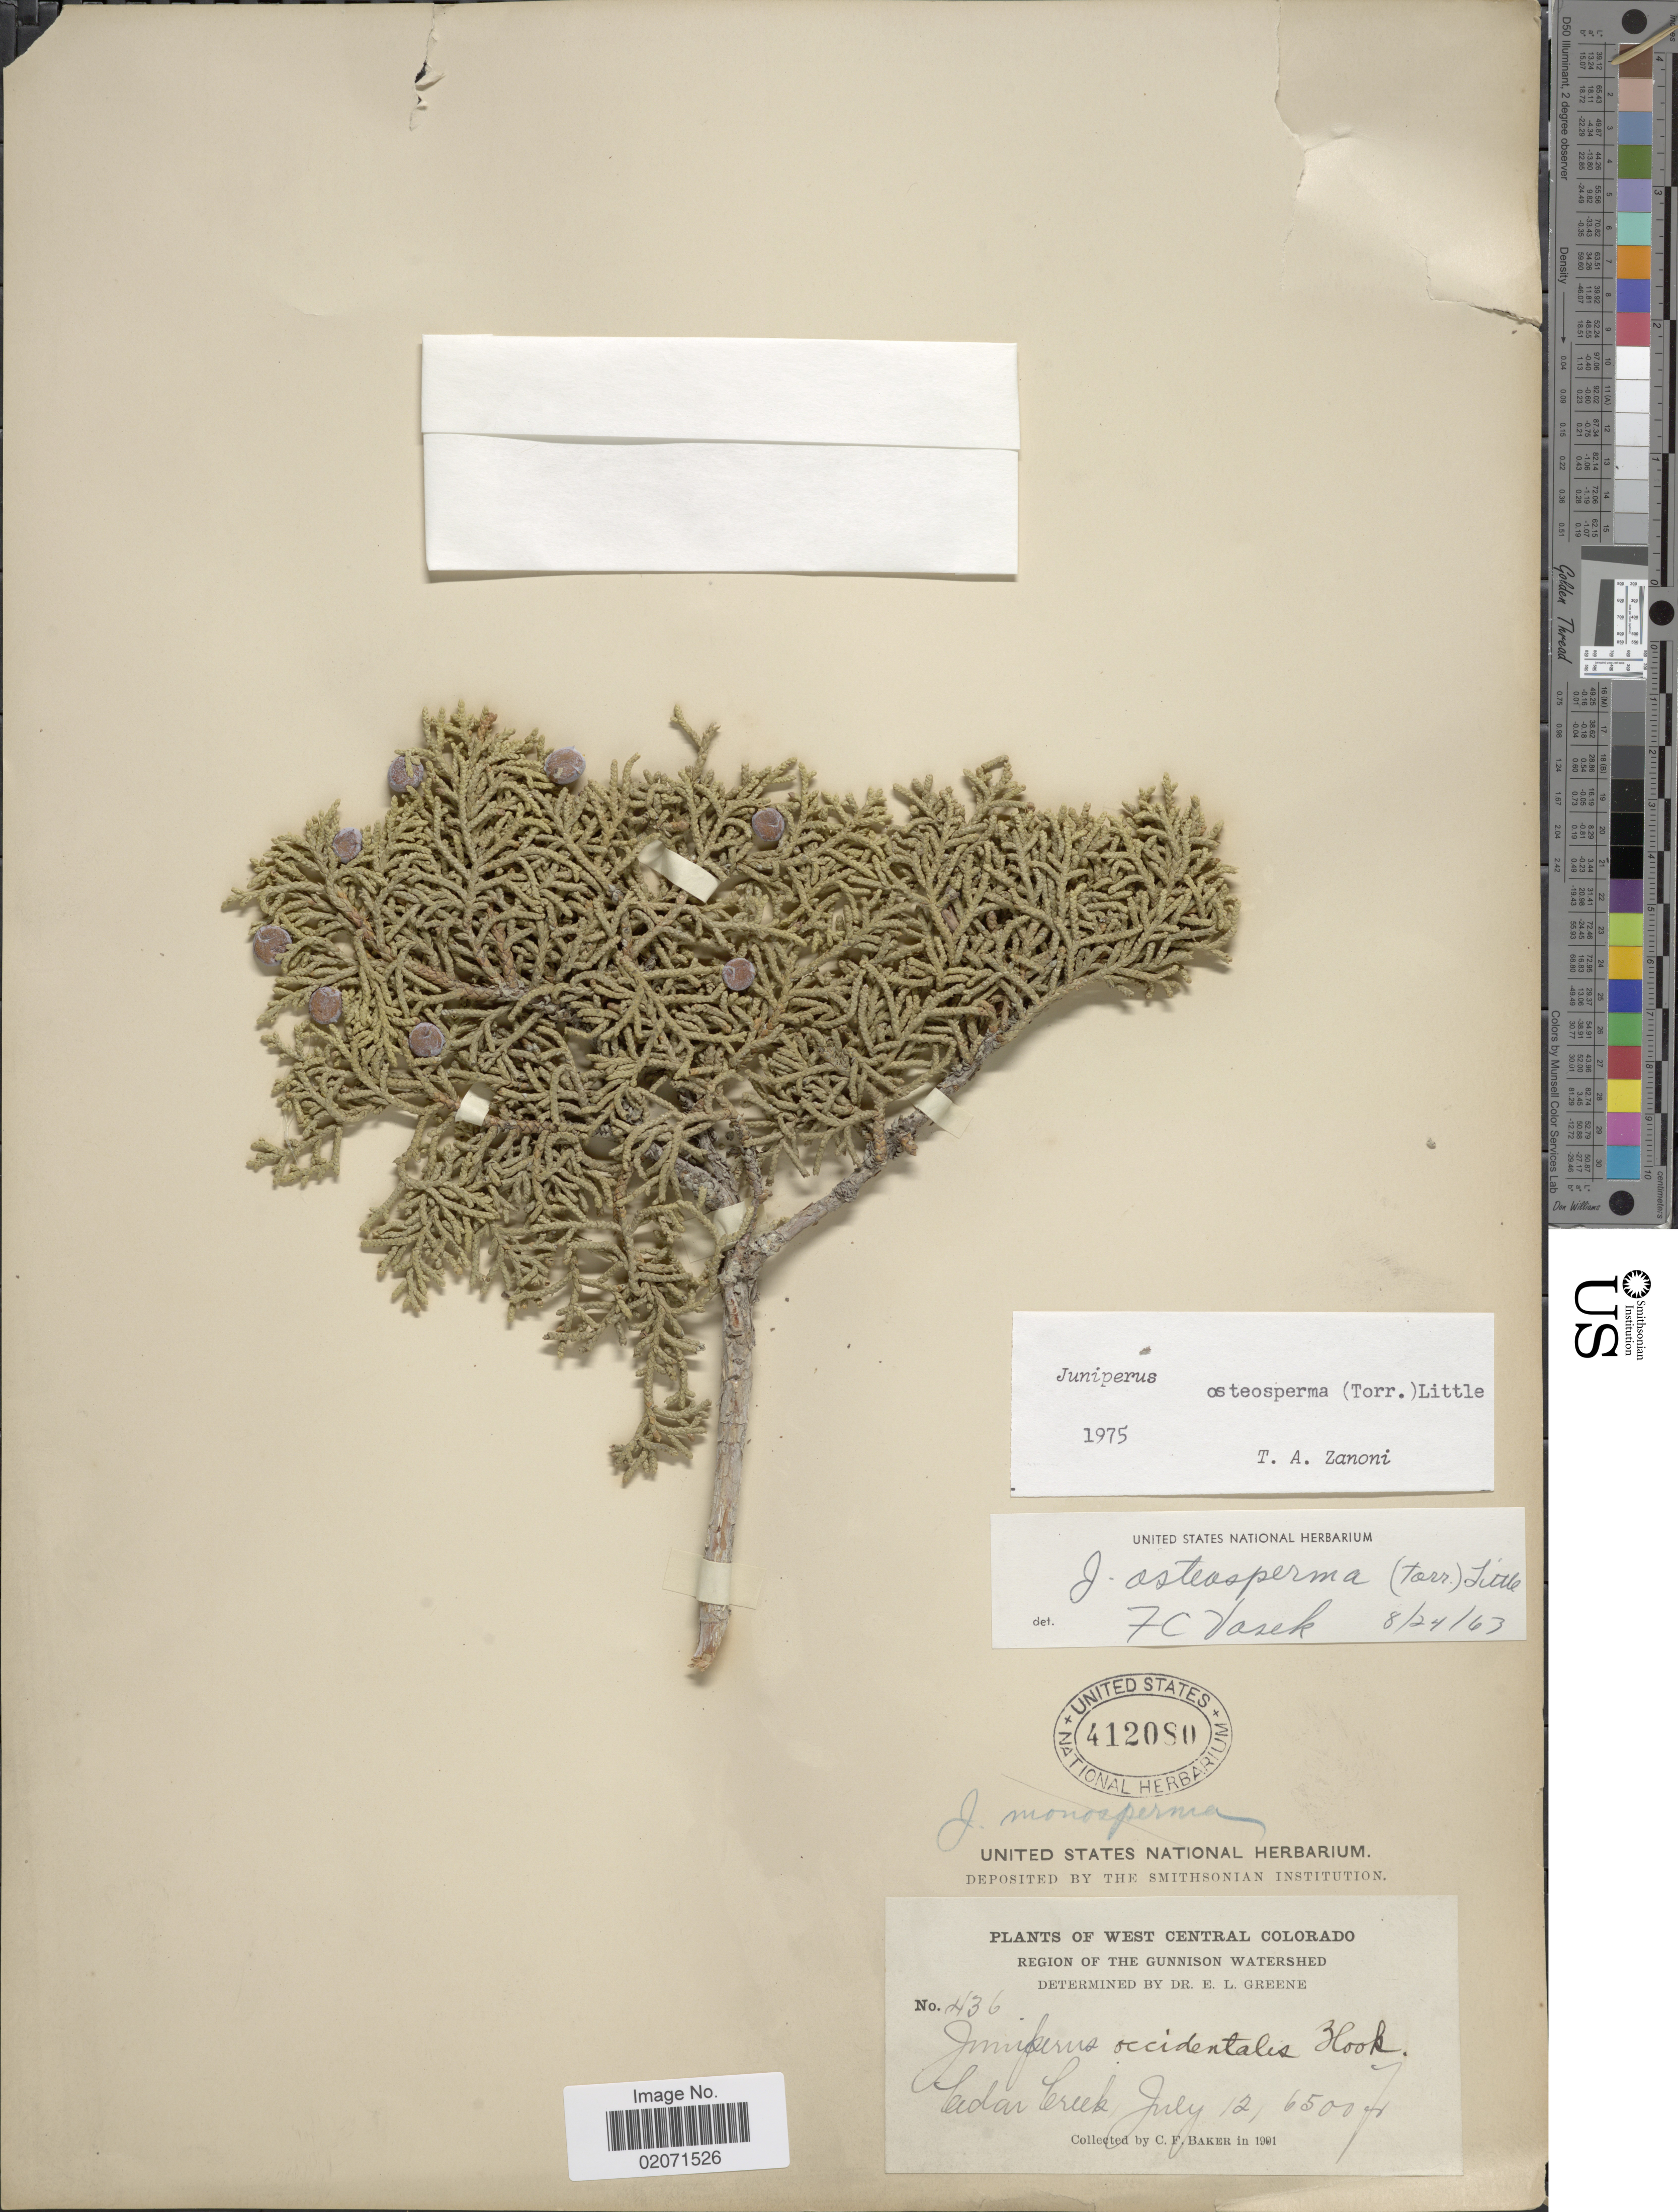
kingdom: Plantae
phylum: Tracheophyta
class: Pinopsida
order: Pinales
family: Cupressaceae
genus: Juniperus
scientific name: Juniperus osteosperma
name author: (Torr.) Little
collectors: C. F. Baker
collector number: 436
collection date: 1901-07-12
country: United States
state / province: Colorado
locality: West Central Colorado, Region of the Gunnison Watershed. Cedar Creek.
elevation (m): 1981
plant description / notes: Added "Region of the Gunnison Watershed" to Precise Locality field.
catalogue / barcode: US 412080